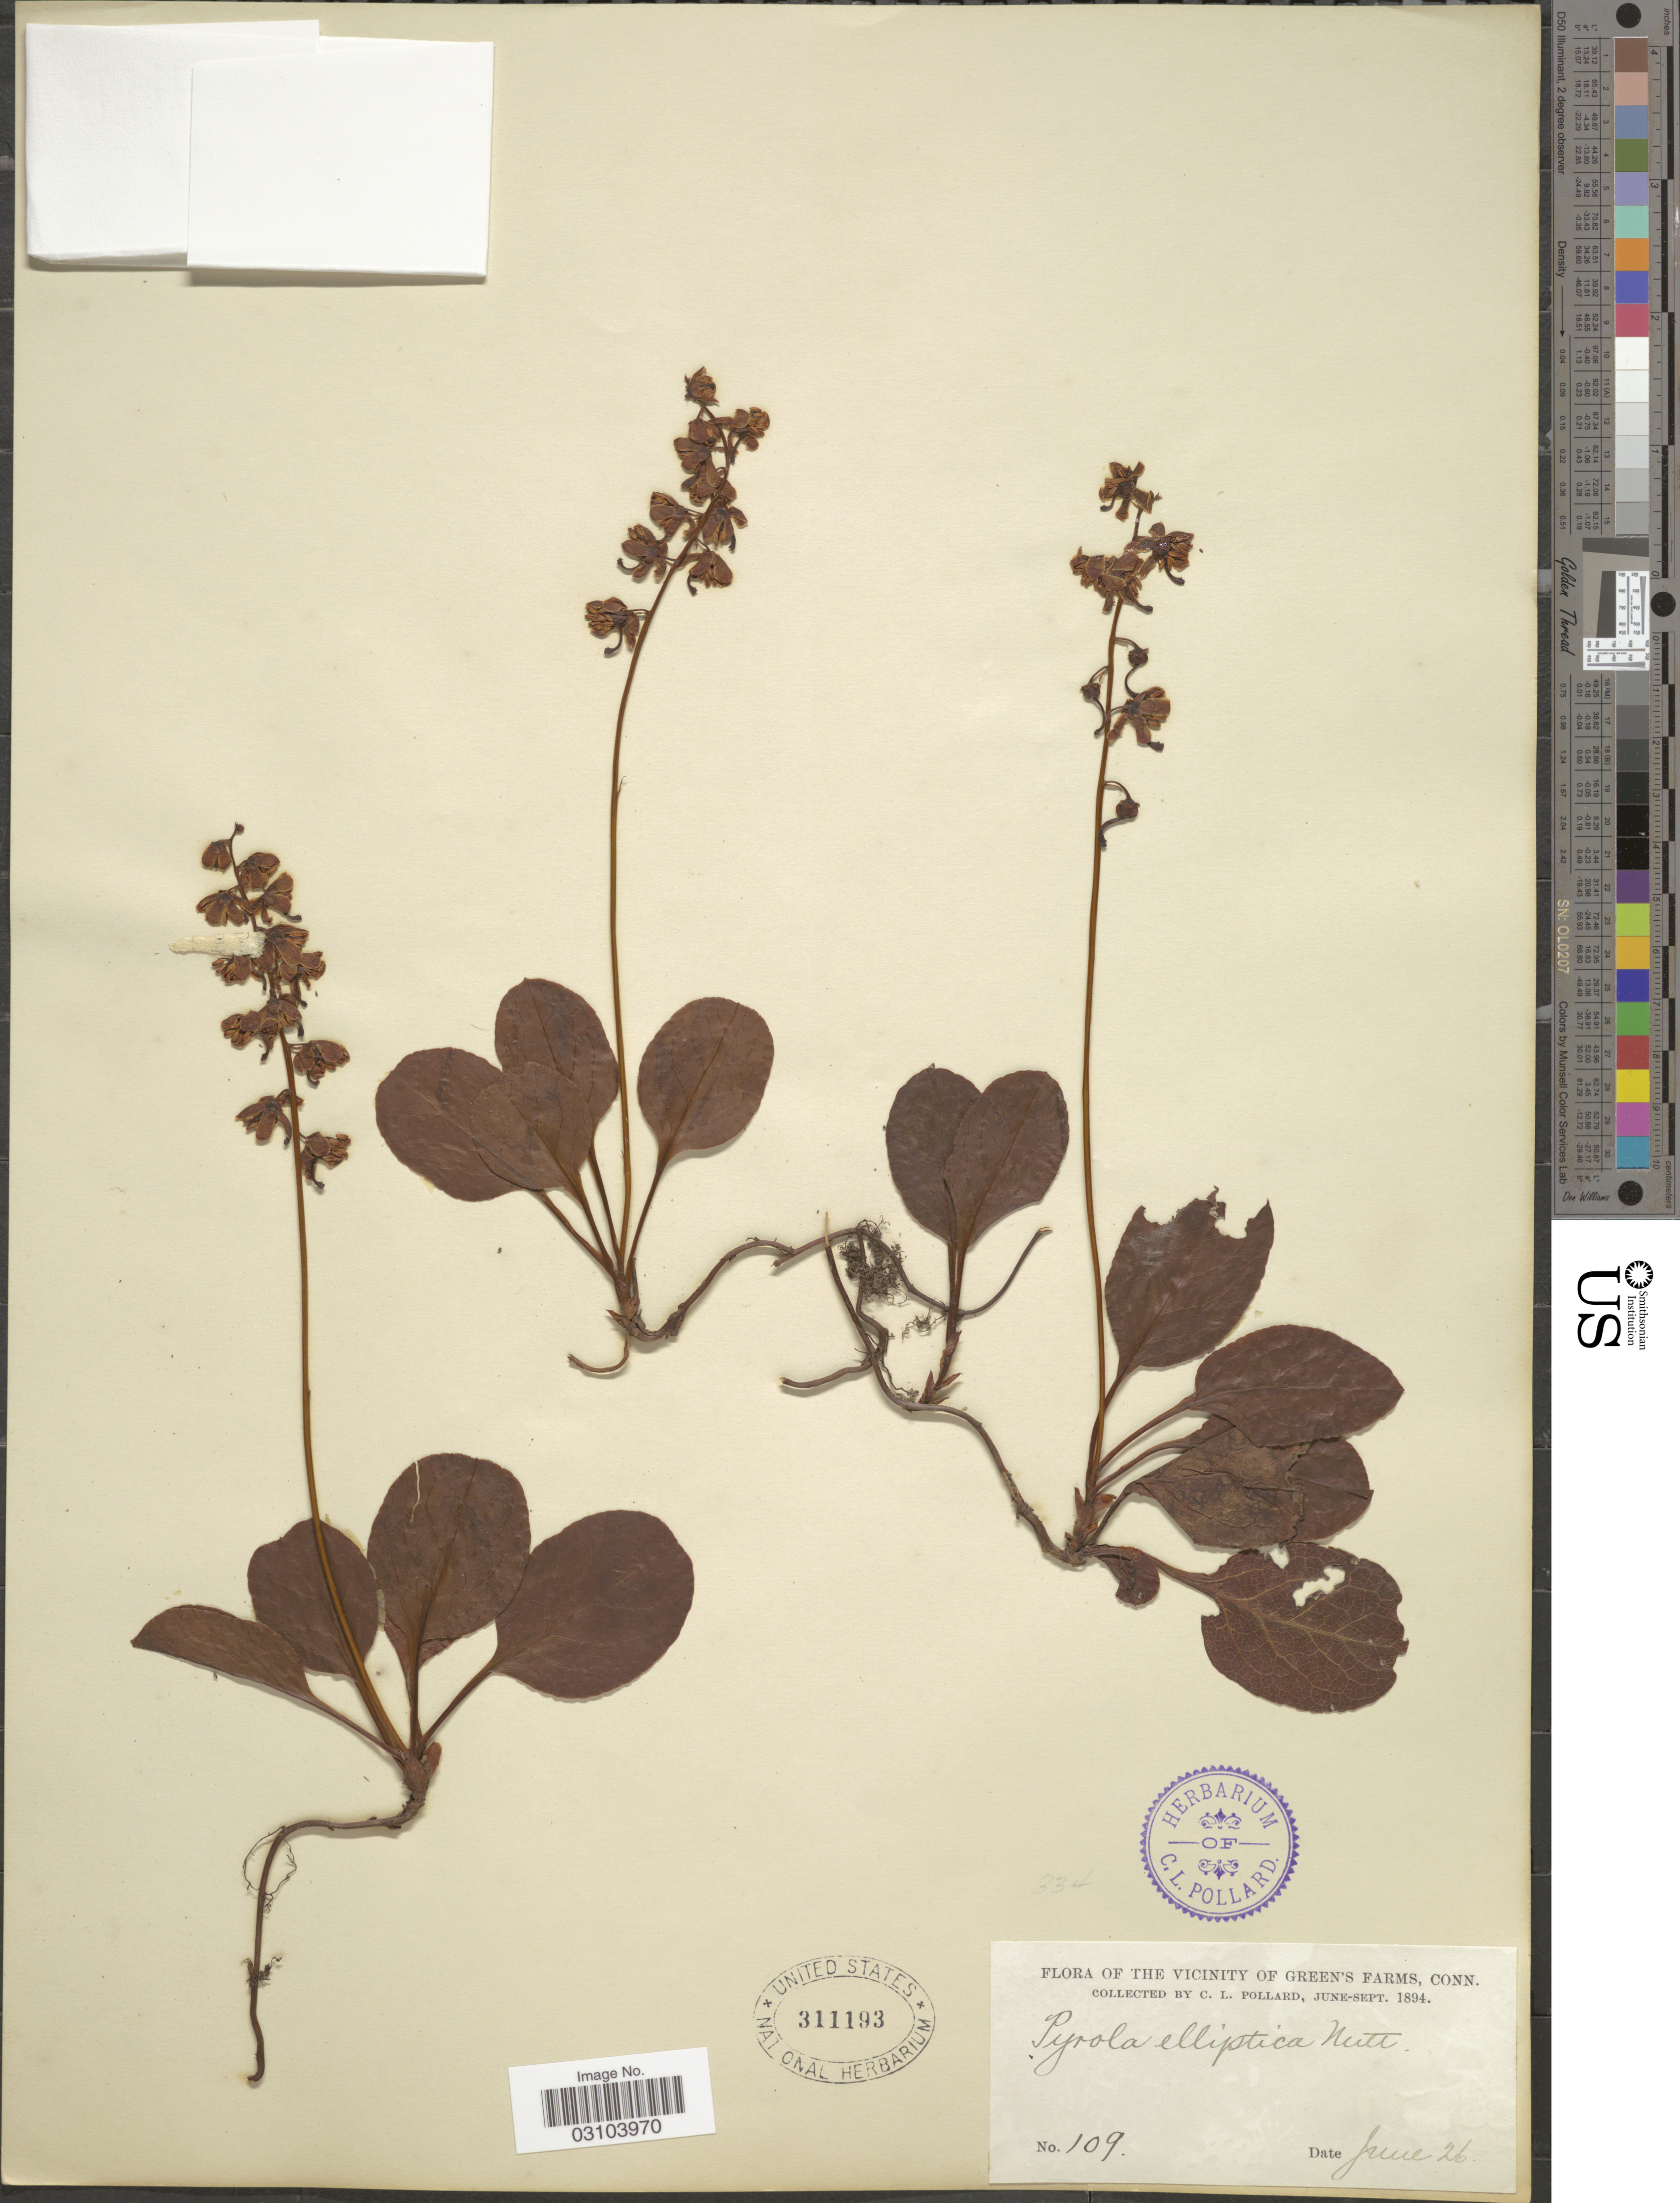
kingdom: Plantae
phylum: Tracheophyta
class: Magnoliopsida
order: Ericales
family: Ericaceae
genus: Pyrola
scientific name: Pyrola elliptica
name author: Nutt.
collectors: C. L. Pollard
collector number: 109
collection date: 1894-06-26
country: United States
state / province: Connecticut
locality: The Vicinity of Green's Farms, Conn.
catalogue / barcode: US 311193